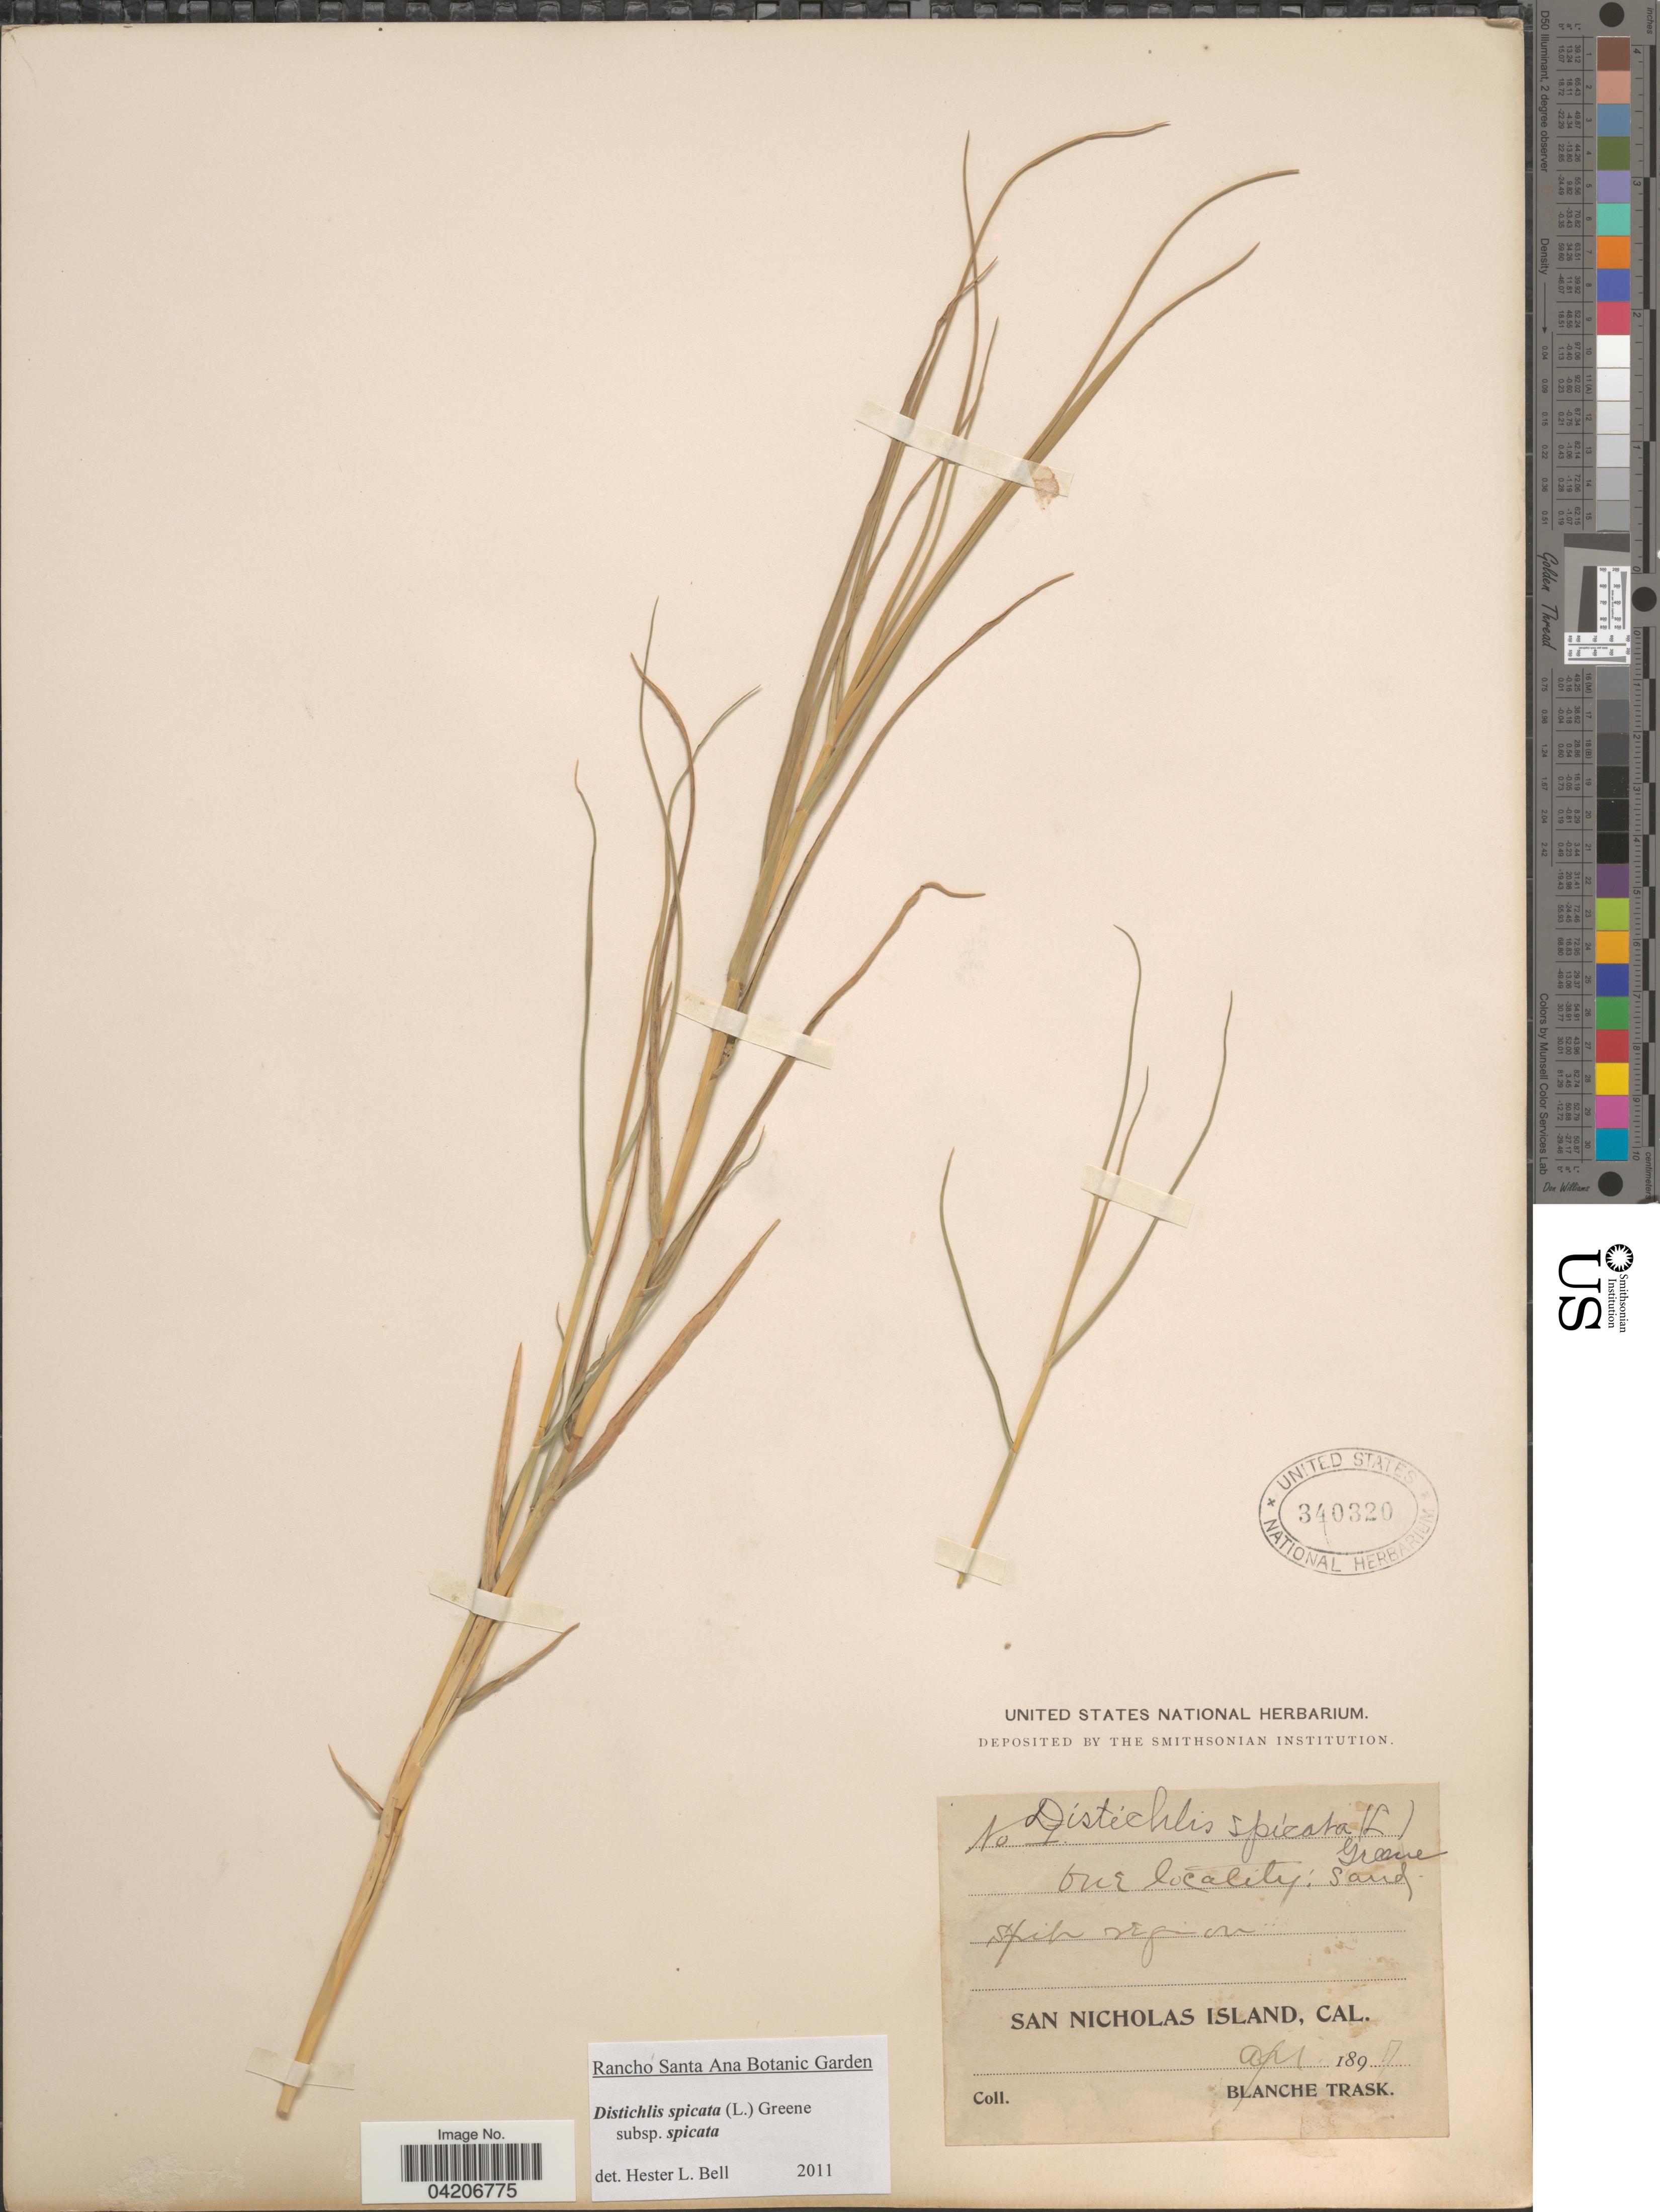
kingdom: Plantae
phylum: Tracheophyta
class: Liliopsida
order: Poales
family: Poaceae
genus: Distichlis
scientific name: Distichlis spicata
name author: (L.) Greene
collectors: B. Trask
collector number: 1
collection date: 1897-04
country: United States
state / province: California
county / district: Ventura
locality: San Nicholas Island.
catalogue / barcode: US 340320